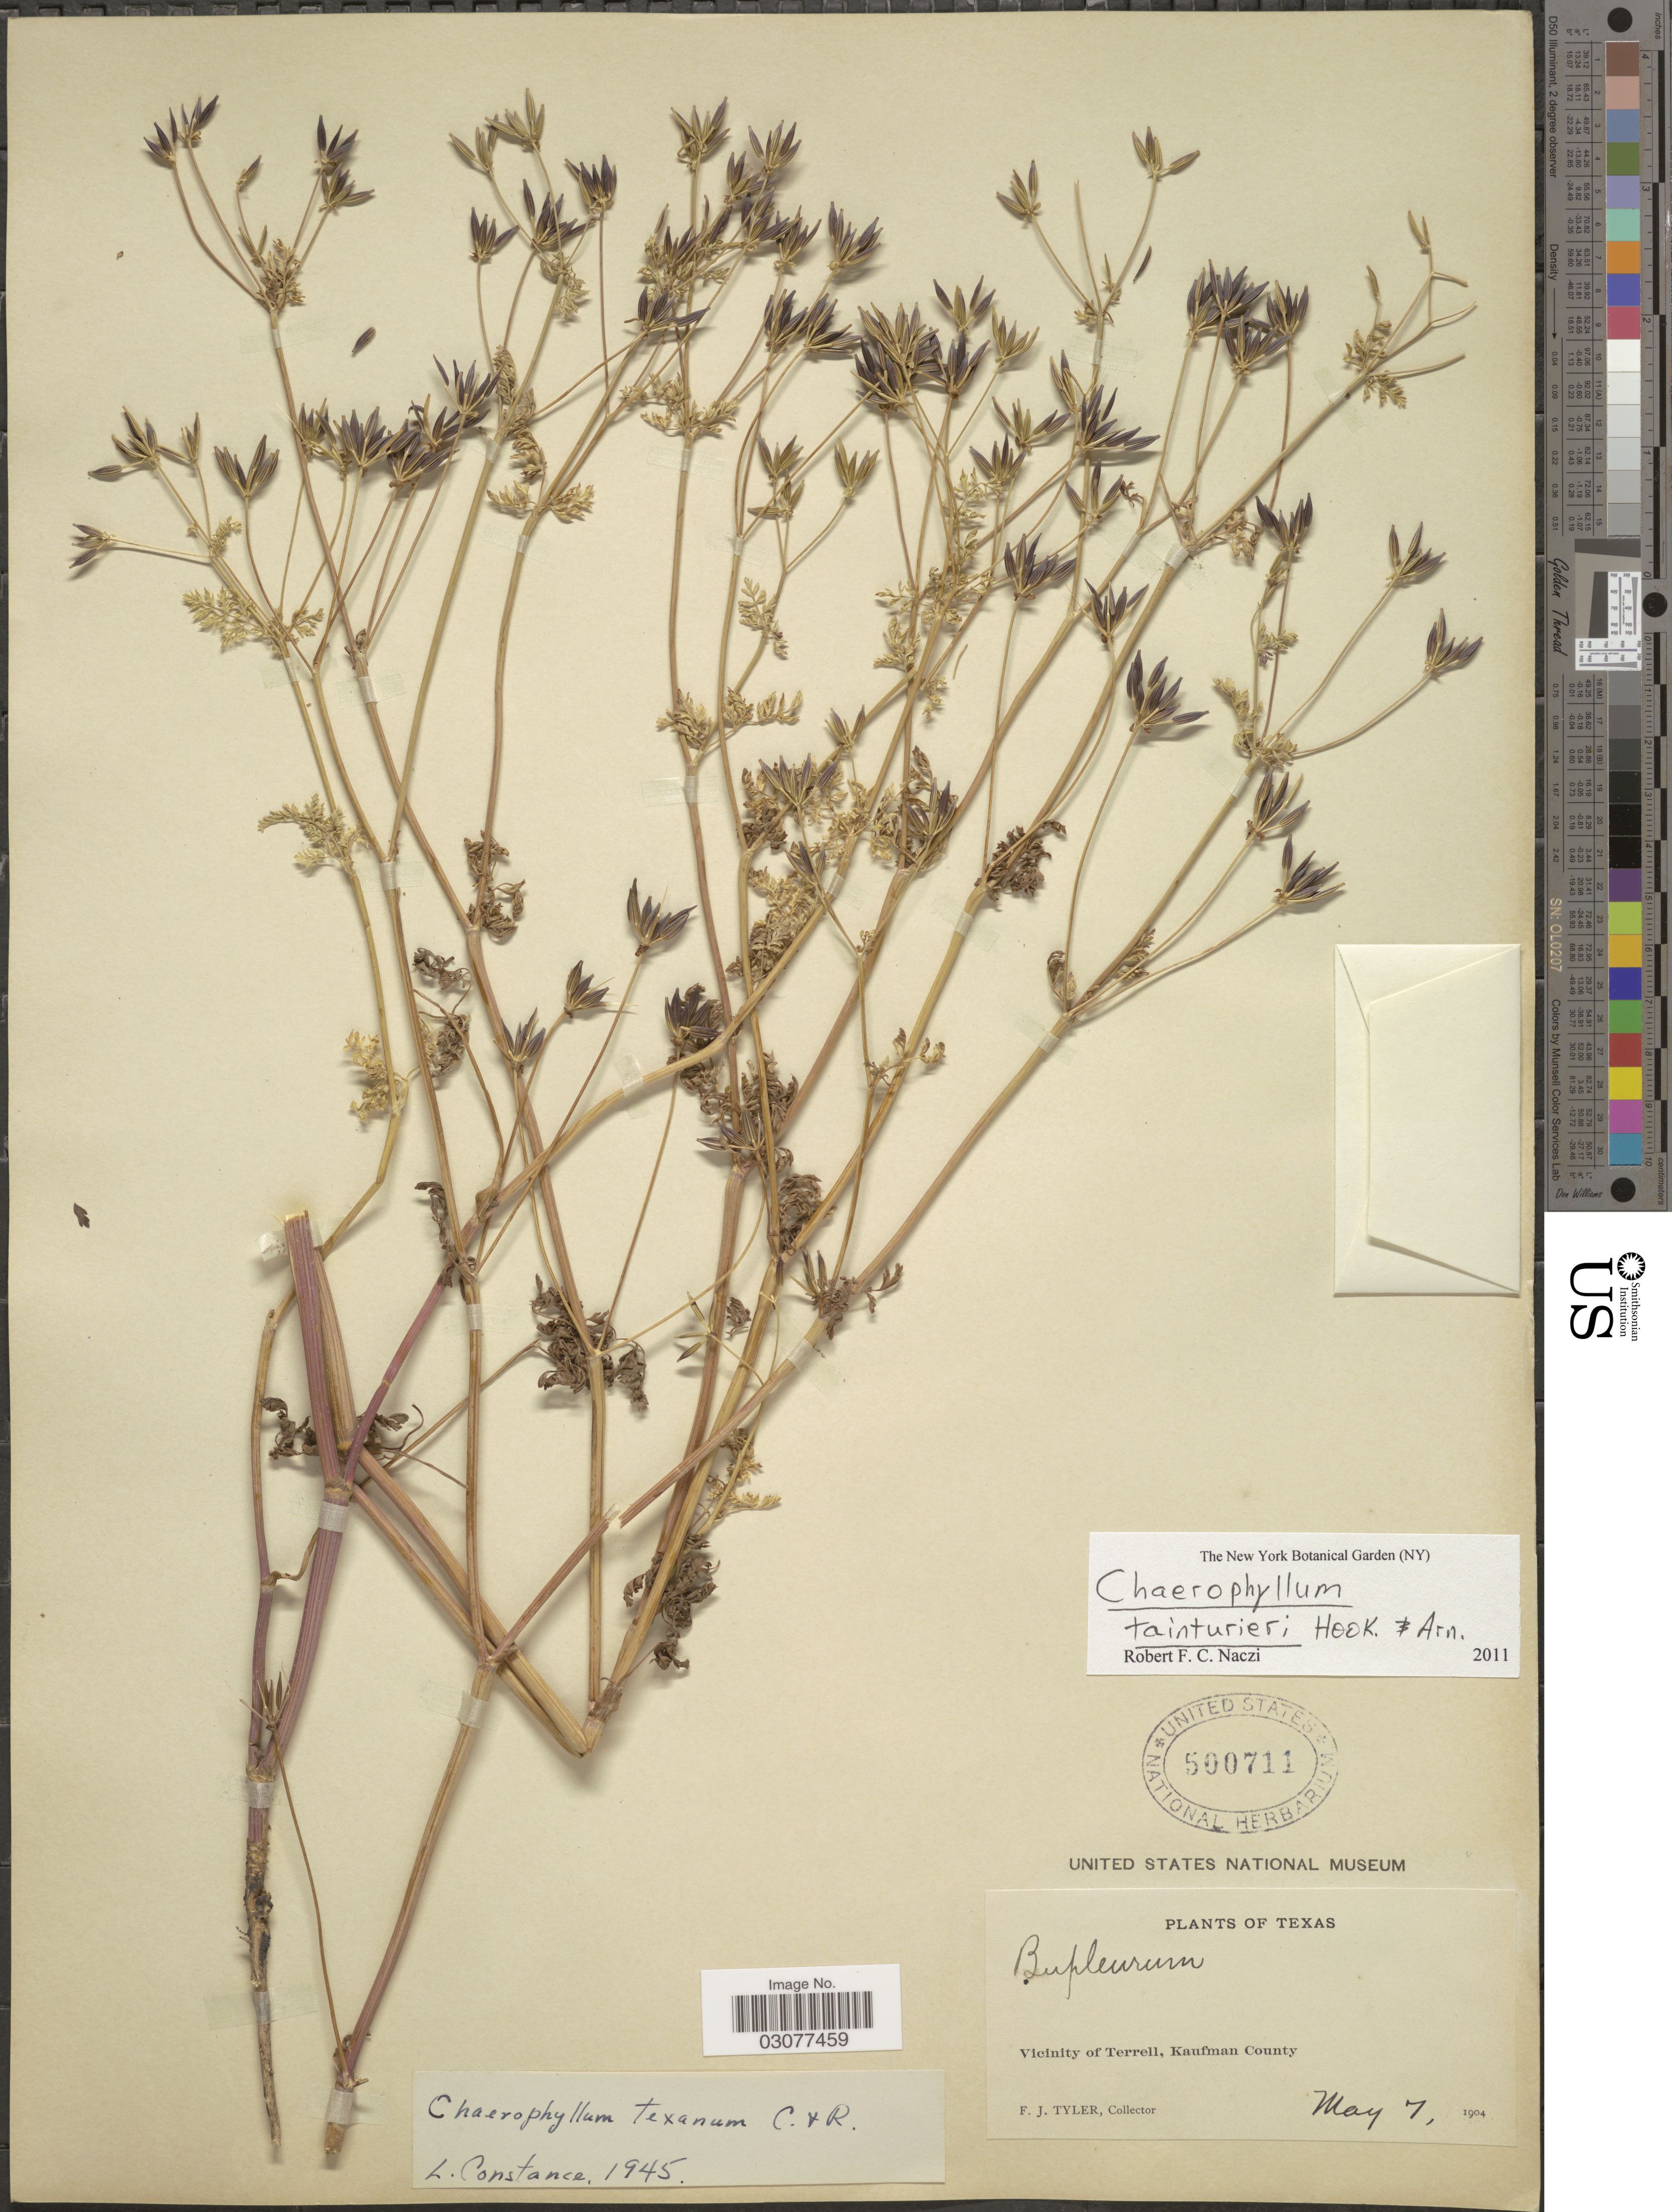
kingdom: Plantae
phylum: Tracheophyta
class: Magnoliopsida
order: Apiales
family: Apiaceae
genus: Chaerophyllum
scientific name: Chaerophyllum tainturieri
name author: Hook.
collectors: F. Tyler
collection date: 1904-05-07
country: United States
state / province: Texas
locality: Vicinity of Terrell, Kaufman County.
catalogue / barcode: US 500711